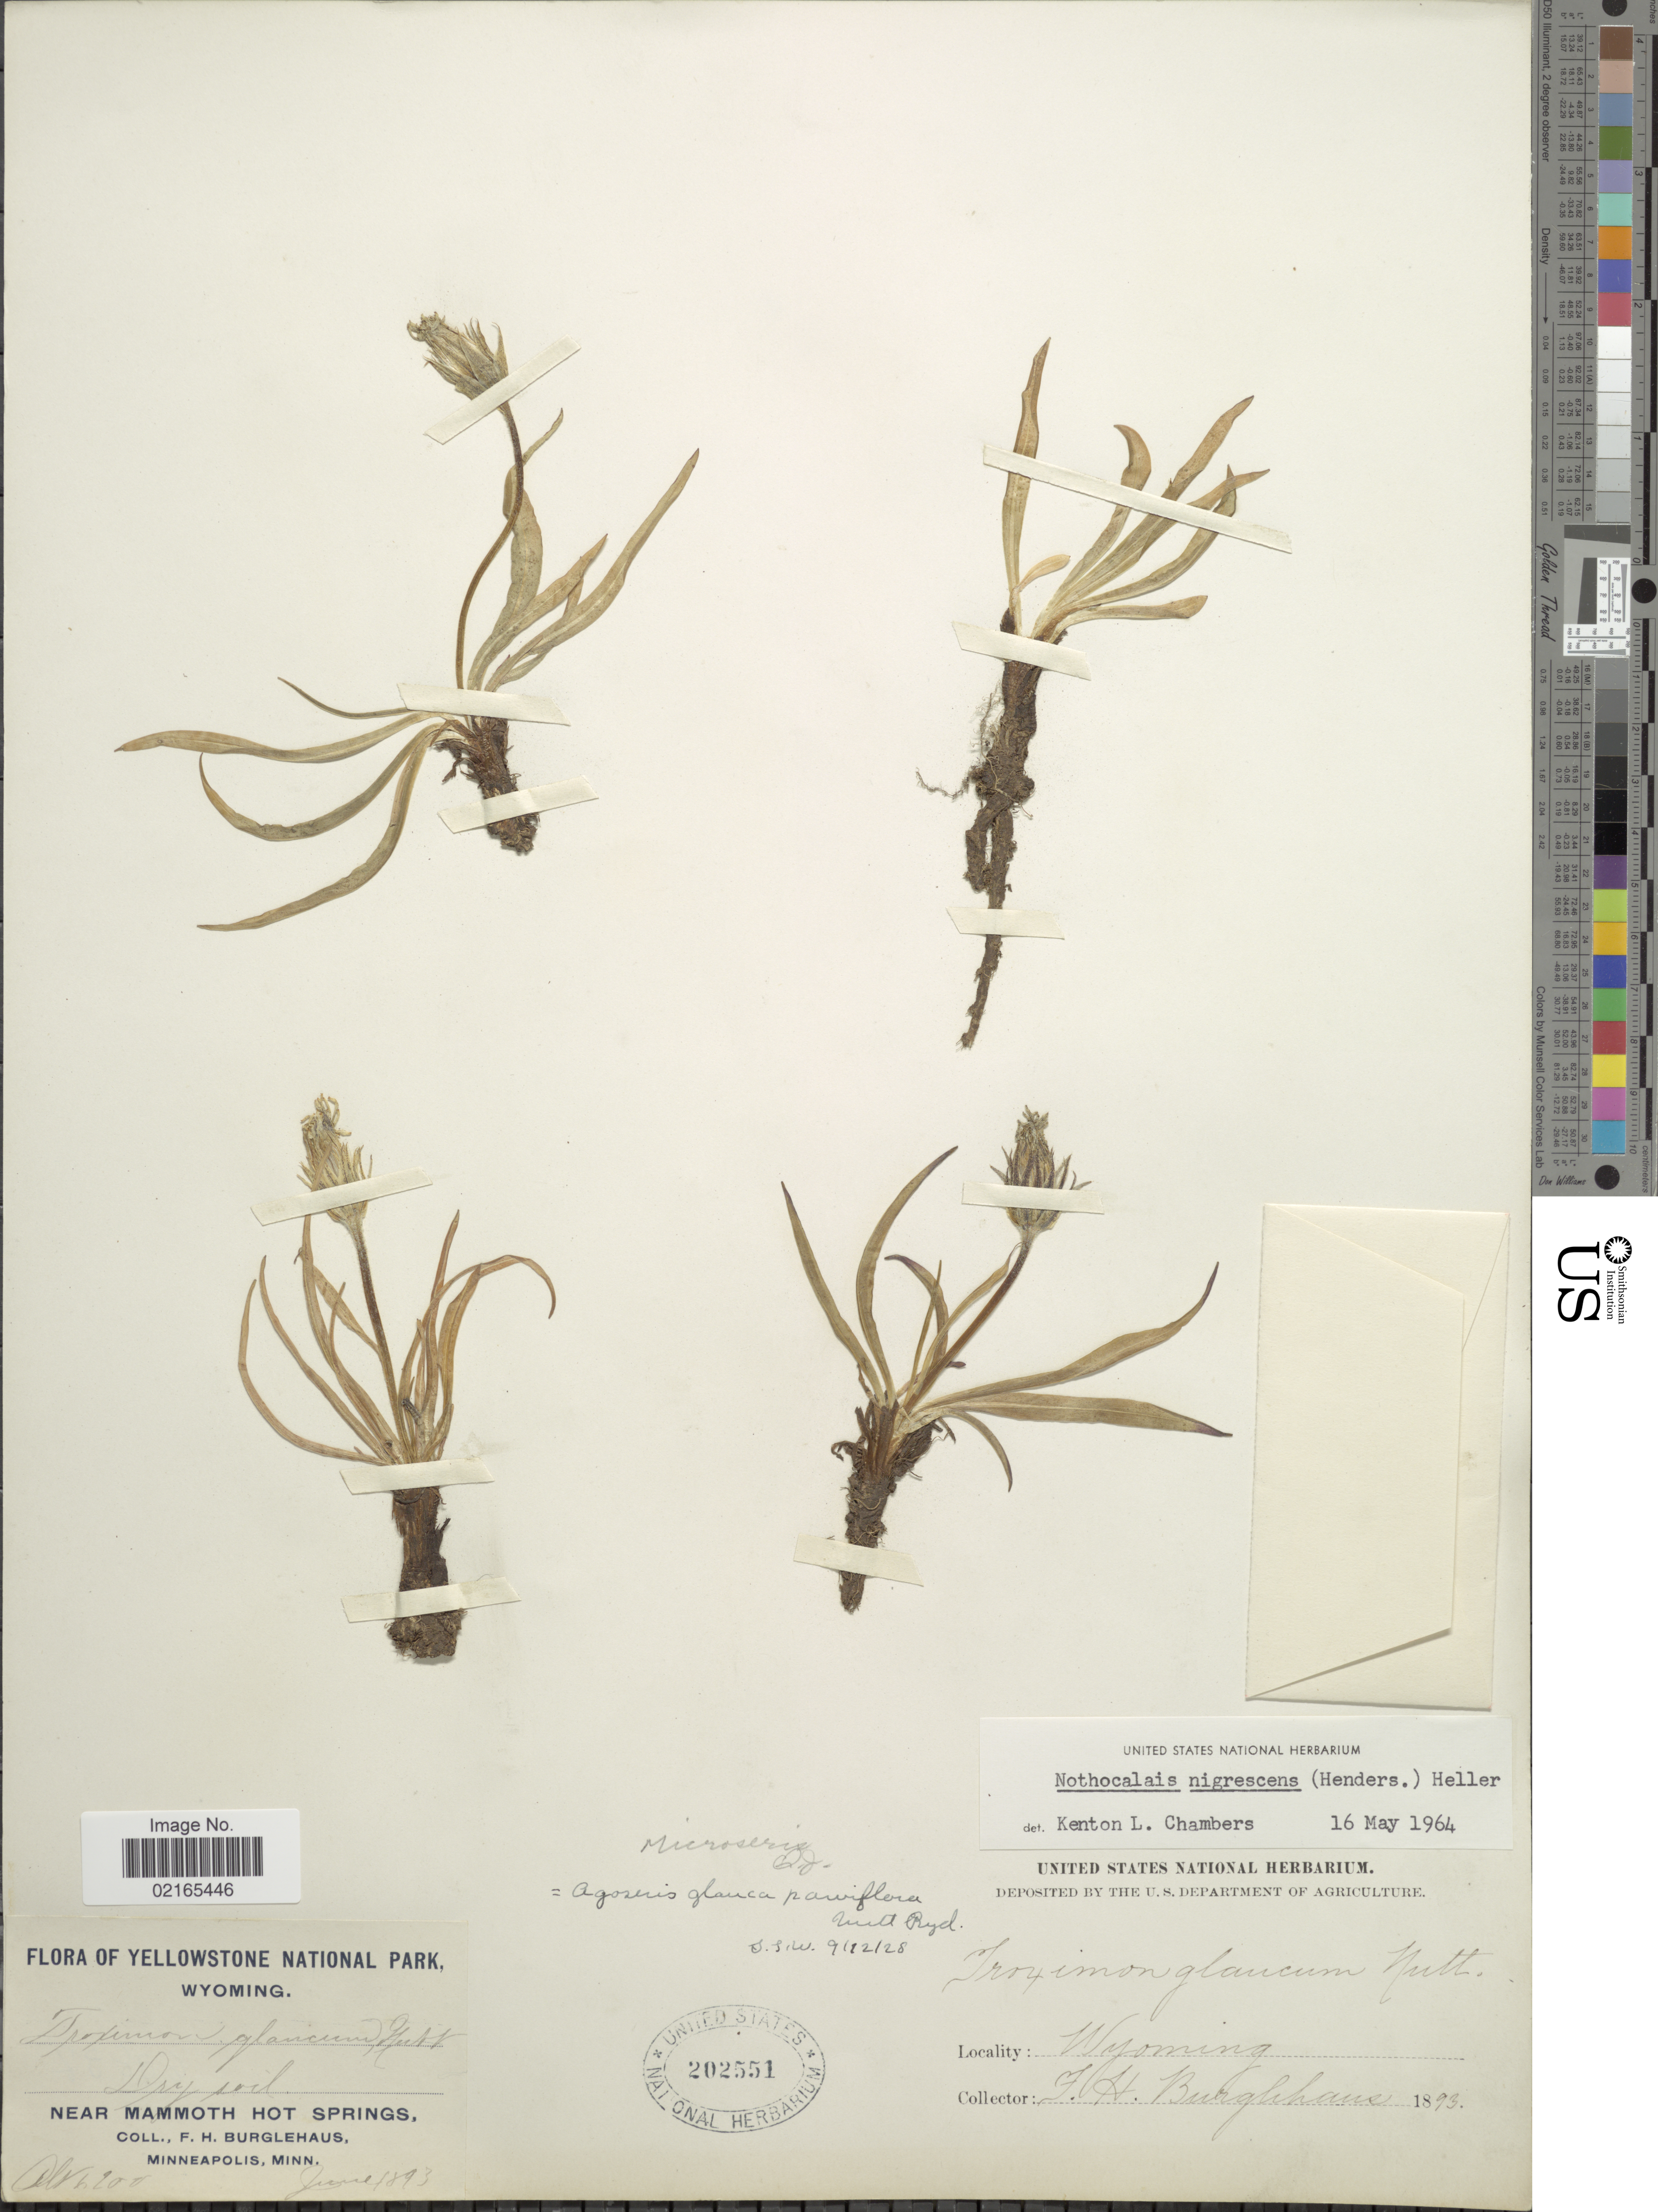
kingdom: Plantae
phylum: Tracheophyta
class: Magnoliopsida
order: Asterales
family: Asteraceae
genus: Nothocalais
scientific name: Nothocalais nigrescens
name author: (L.F. Hend.) A. Heller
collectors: F. Burglehaus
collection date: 1893-06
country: United States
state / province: Wyoming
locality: Yellowstone National Park, dry soil, near Mammoth Hot Springs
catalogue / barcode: US 202551